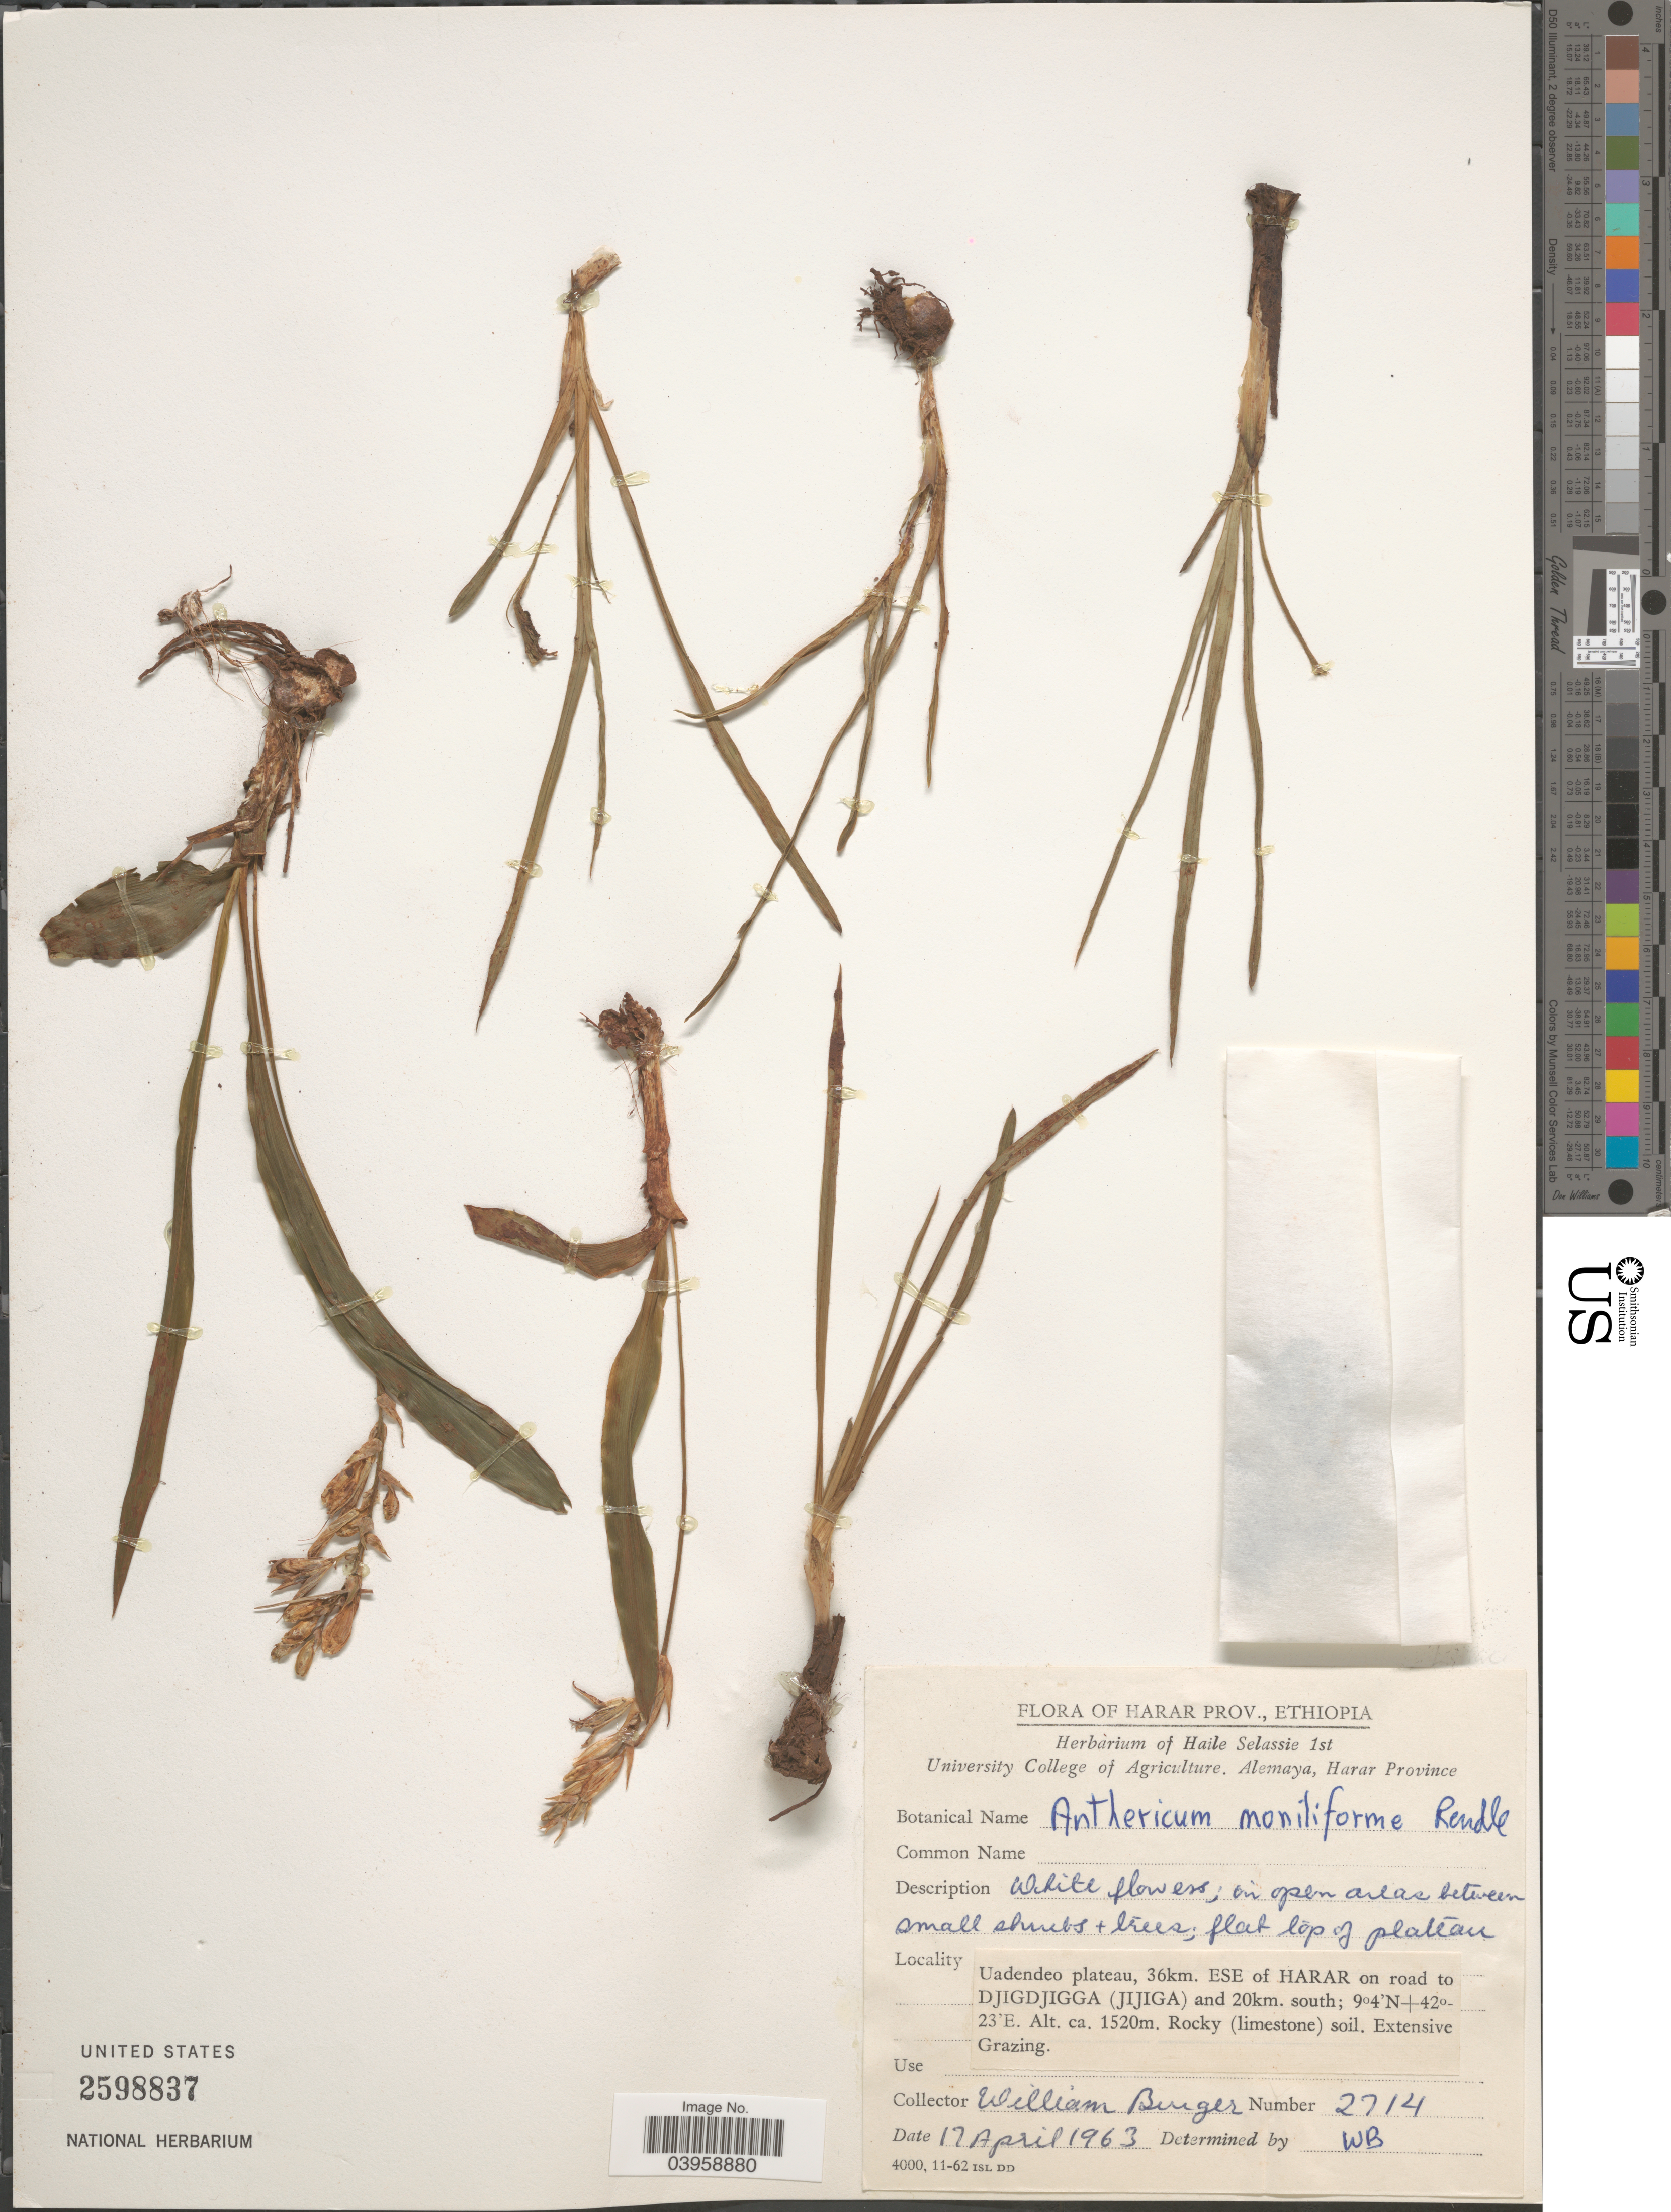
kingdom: Plantae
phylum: Tracheophyta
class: Liliopsida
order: Asparagales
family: Asparagaceae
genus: Chlorophytum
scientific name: Chlorophytum subpetiolatum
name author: (Baker) Kativu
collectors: W. Burger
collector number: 2714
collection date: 1963-04-17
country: Ethiopia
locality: Harar Prov. Uadendeo plateau, 36km. ESE of Harar on road to Djigdjigga (Jijiga) and 20km. south.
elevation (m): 1520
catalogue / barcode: US 2598837